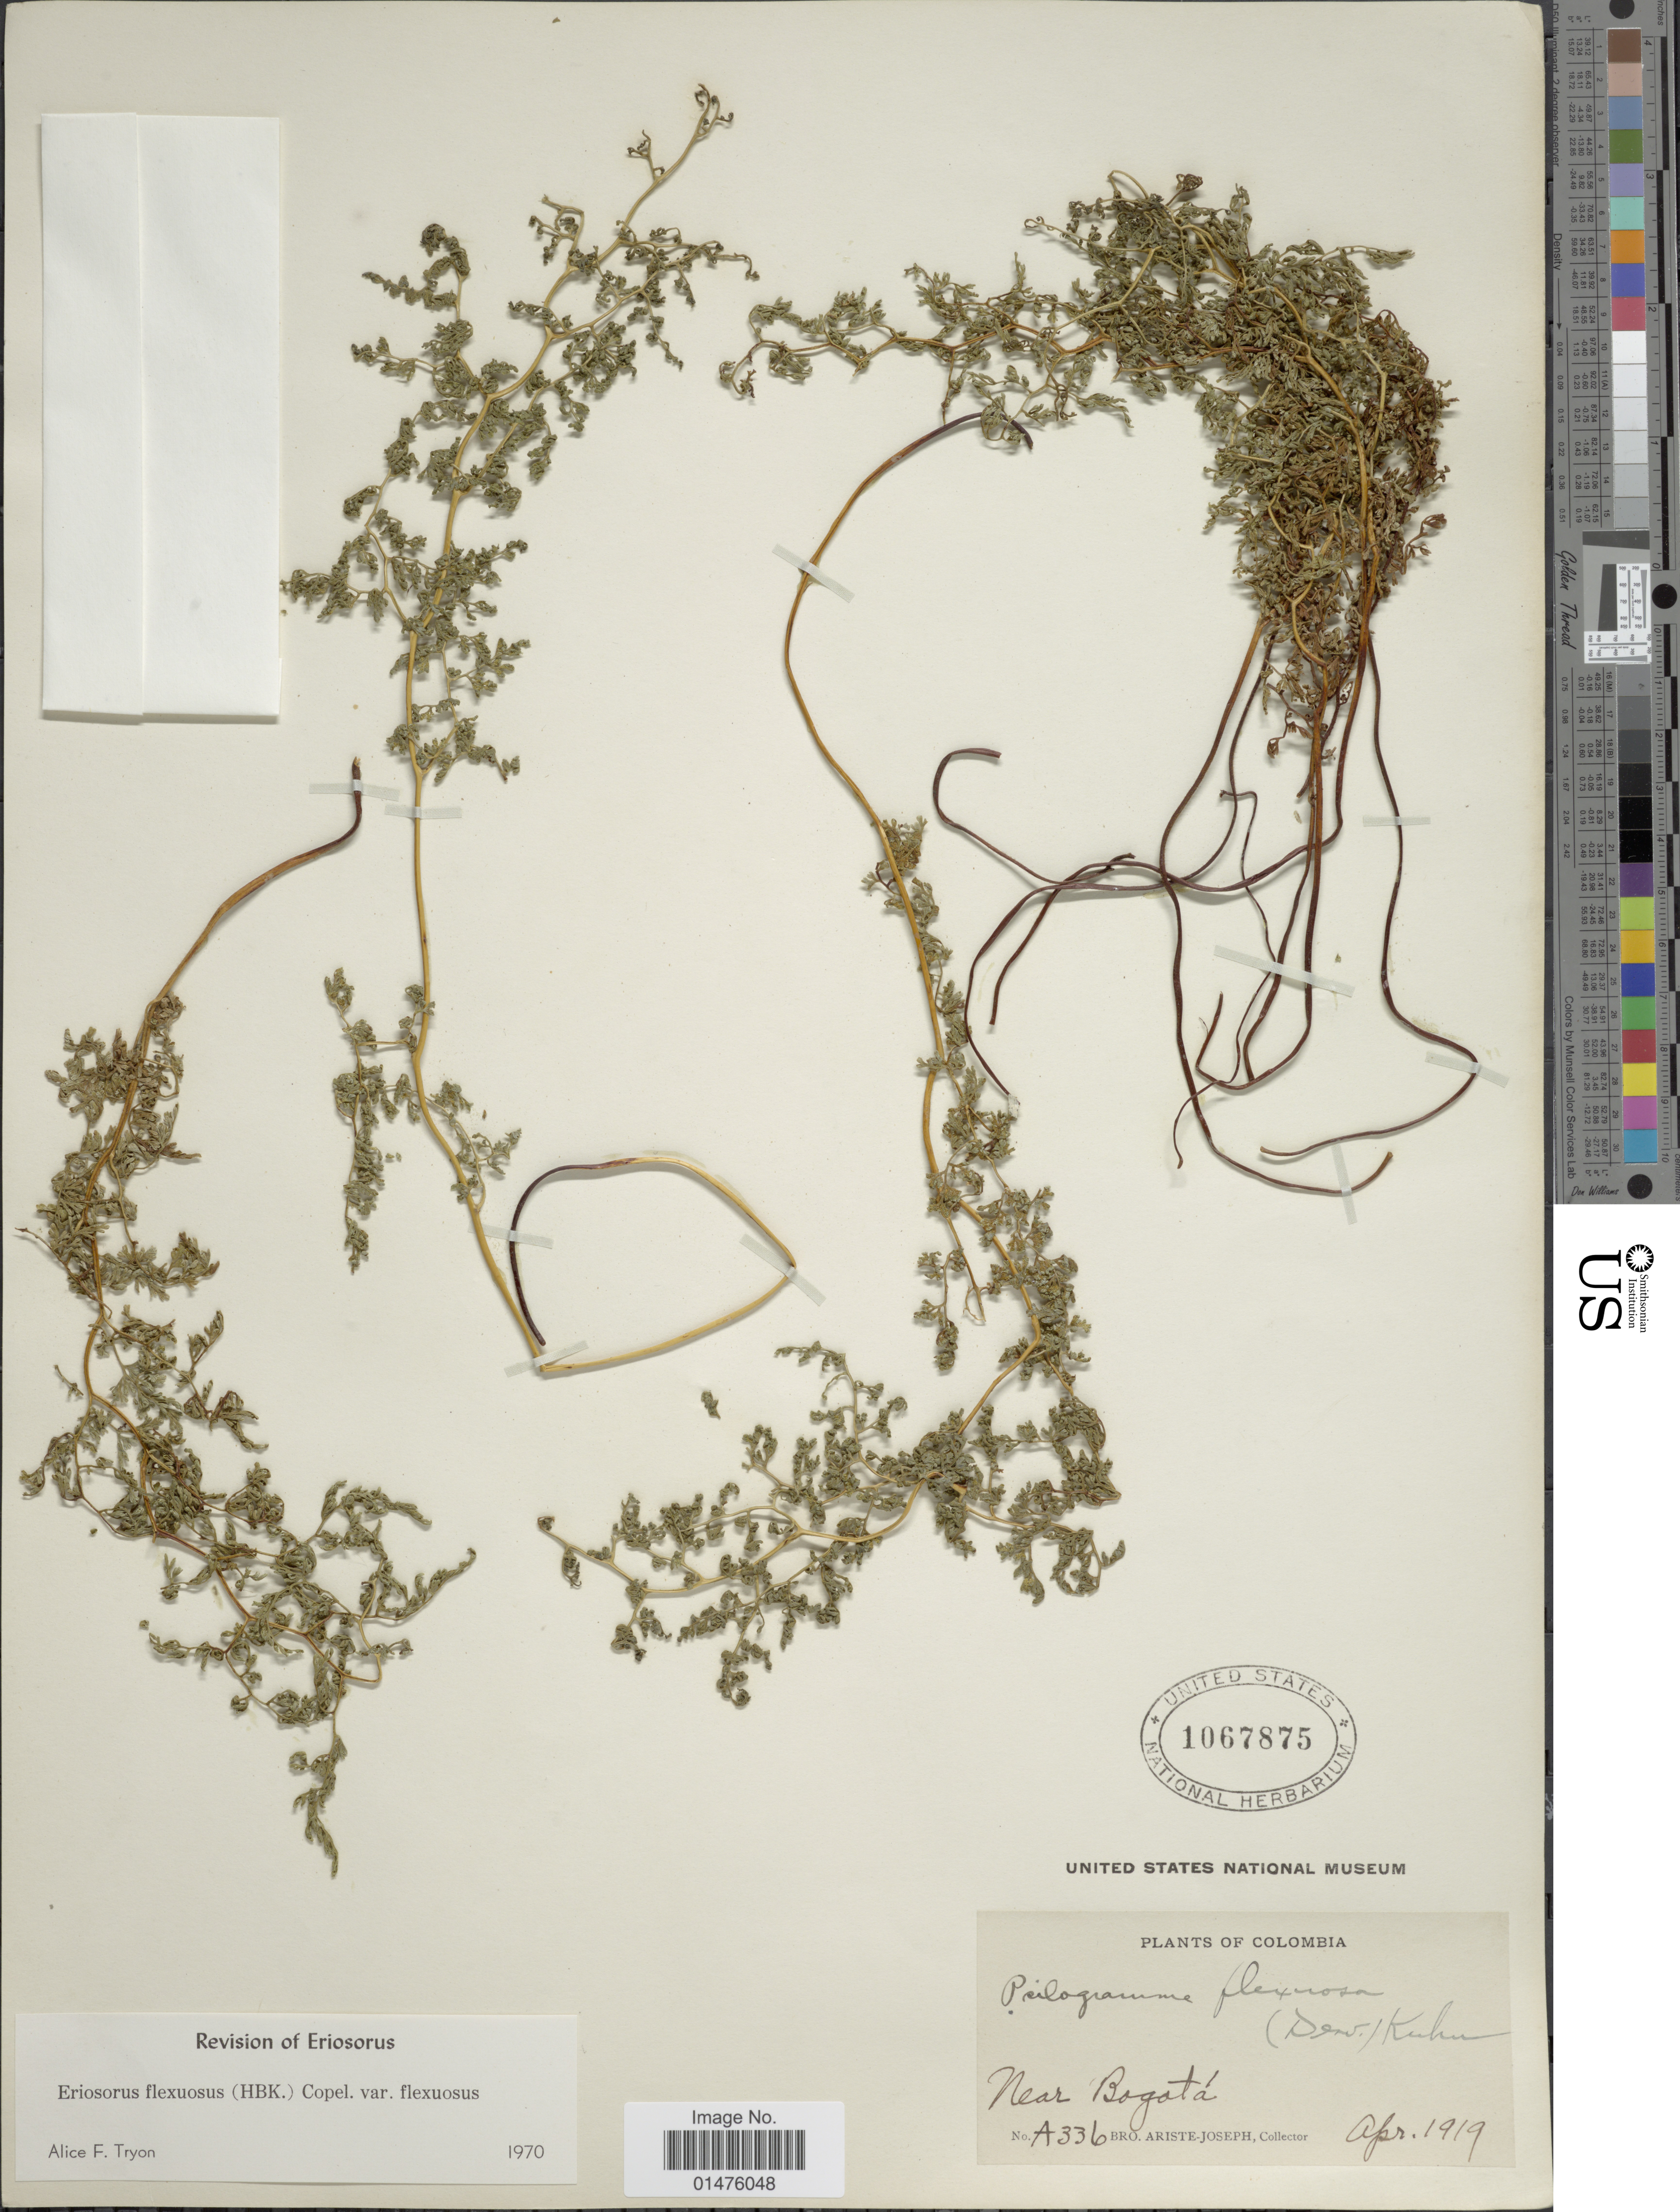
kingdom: Plantae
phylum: Tracheophyta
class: Polypodiopsida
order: Polypodiales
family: Pteridaceae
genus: Jamesonia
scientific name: Jamesonia flexuosa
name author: (Humb. & Bonpl.) Christenh.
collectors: Bro. Ariste-Joseph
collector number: A 336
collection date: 1919-04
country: Colombia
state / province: Bogota D.C.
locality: Near Bogotá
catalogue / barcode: US 1067875